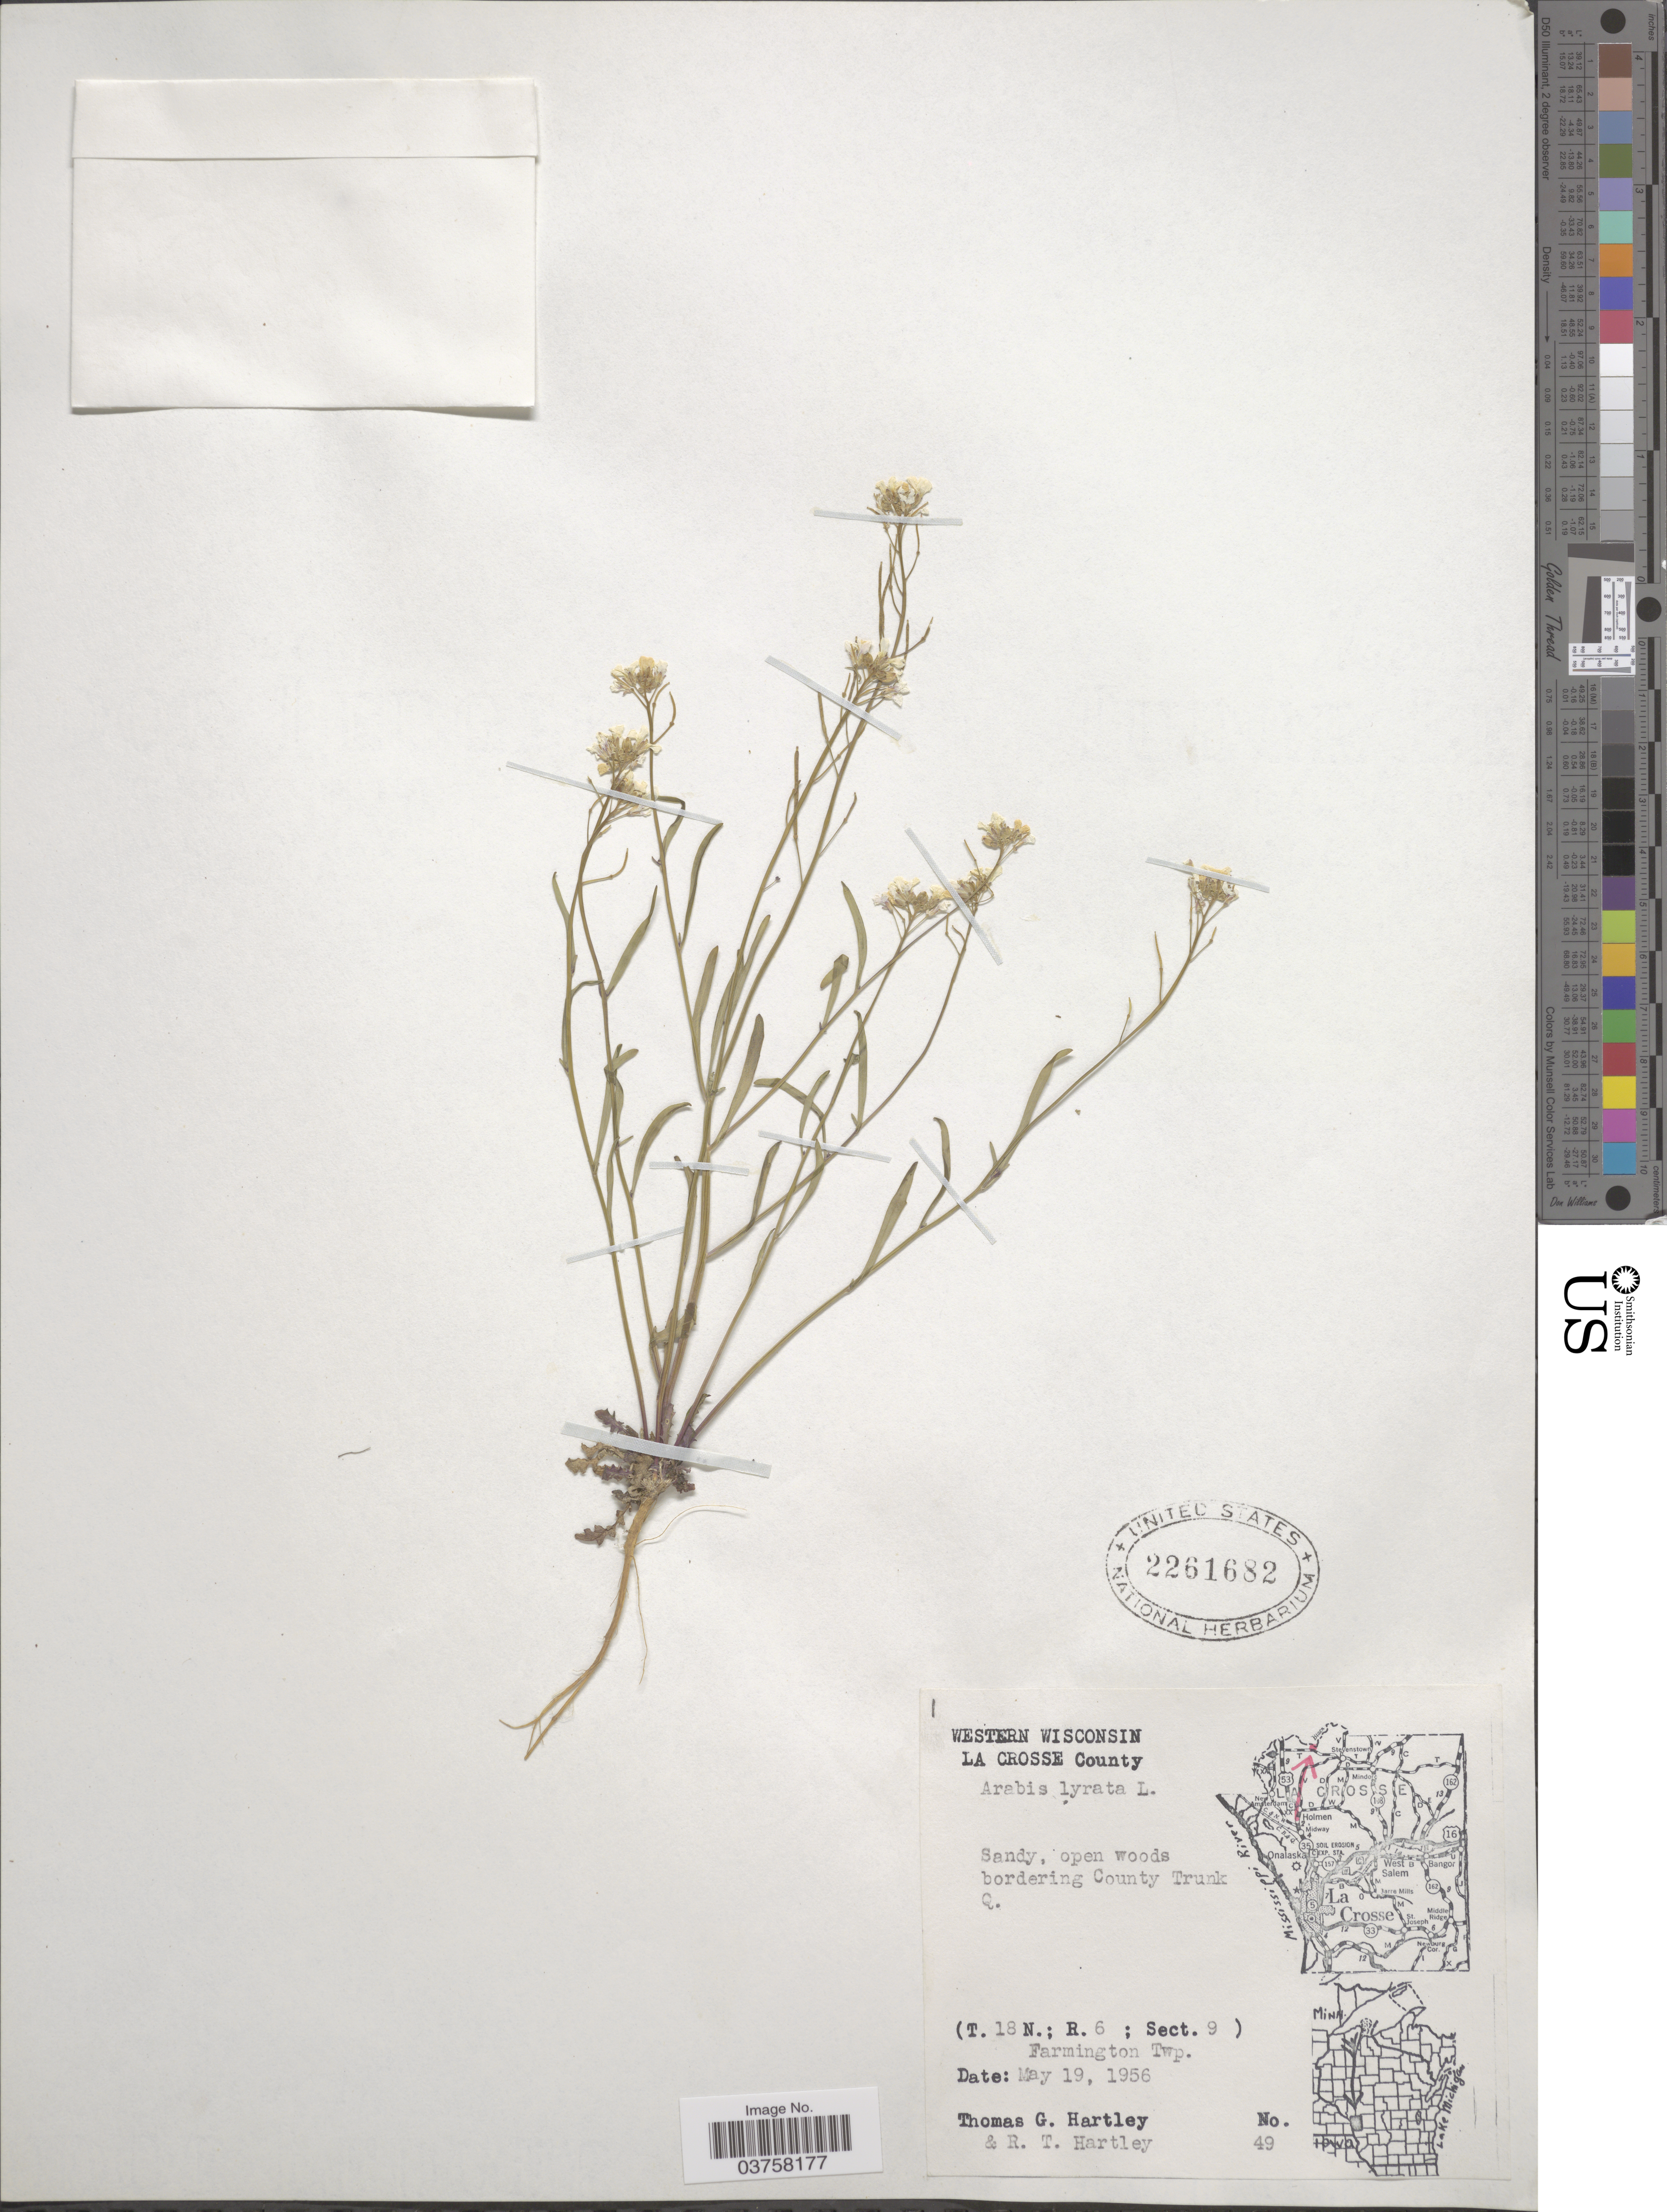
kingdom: Plantae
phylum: Tracheophyta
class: Magnoliopsida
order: Brassicales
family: Brassicaceae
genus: Arabis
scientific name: Arabis lyrata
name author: L.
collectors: T. G. Hartley & R. T. Hartley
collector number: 49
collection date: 1956-05-19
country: United States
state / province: Wisconsin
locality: Western Wisconsin. La Crosse County. Sandy, open woods bordering County Trunk Q. (T .18N.; R. 6; Sect. 9) Farmington Twp.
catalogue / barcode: US 2261682